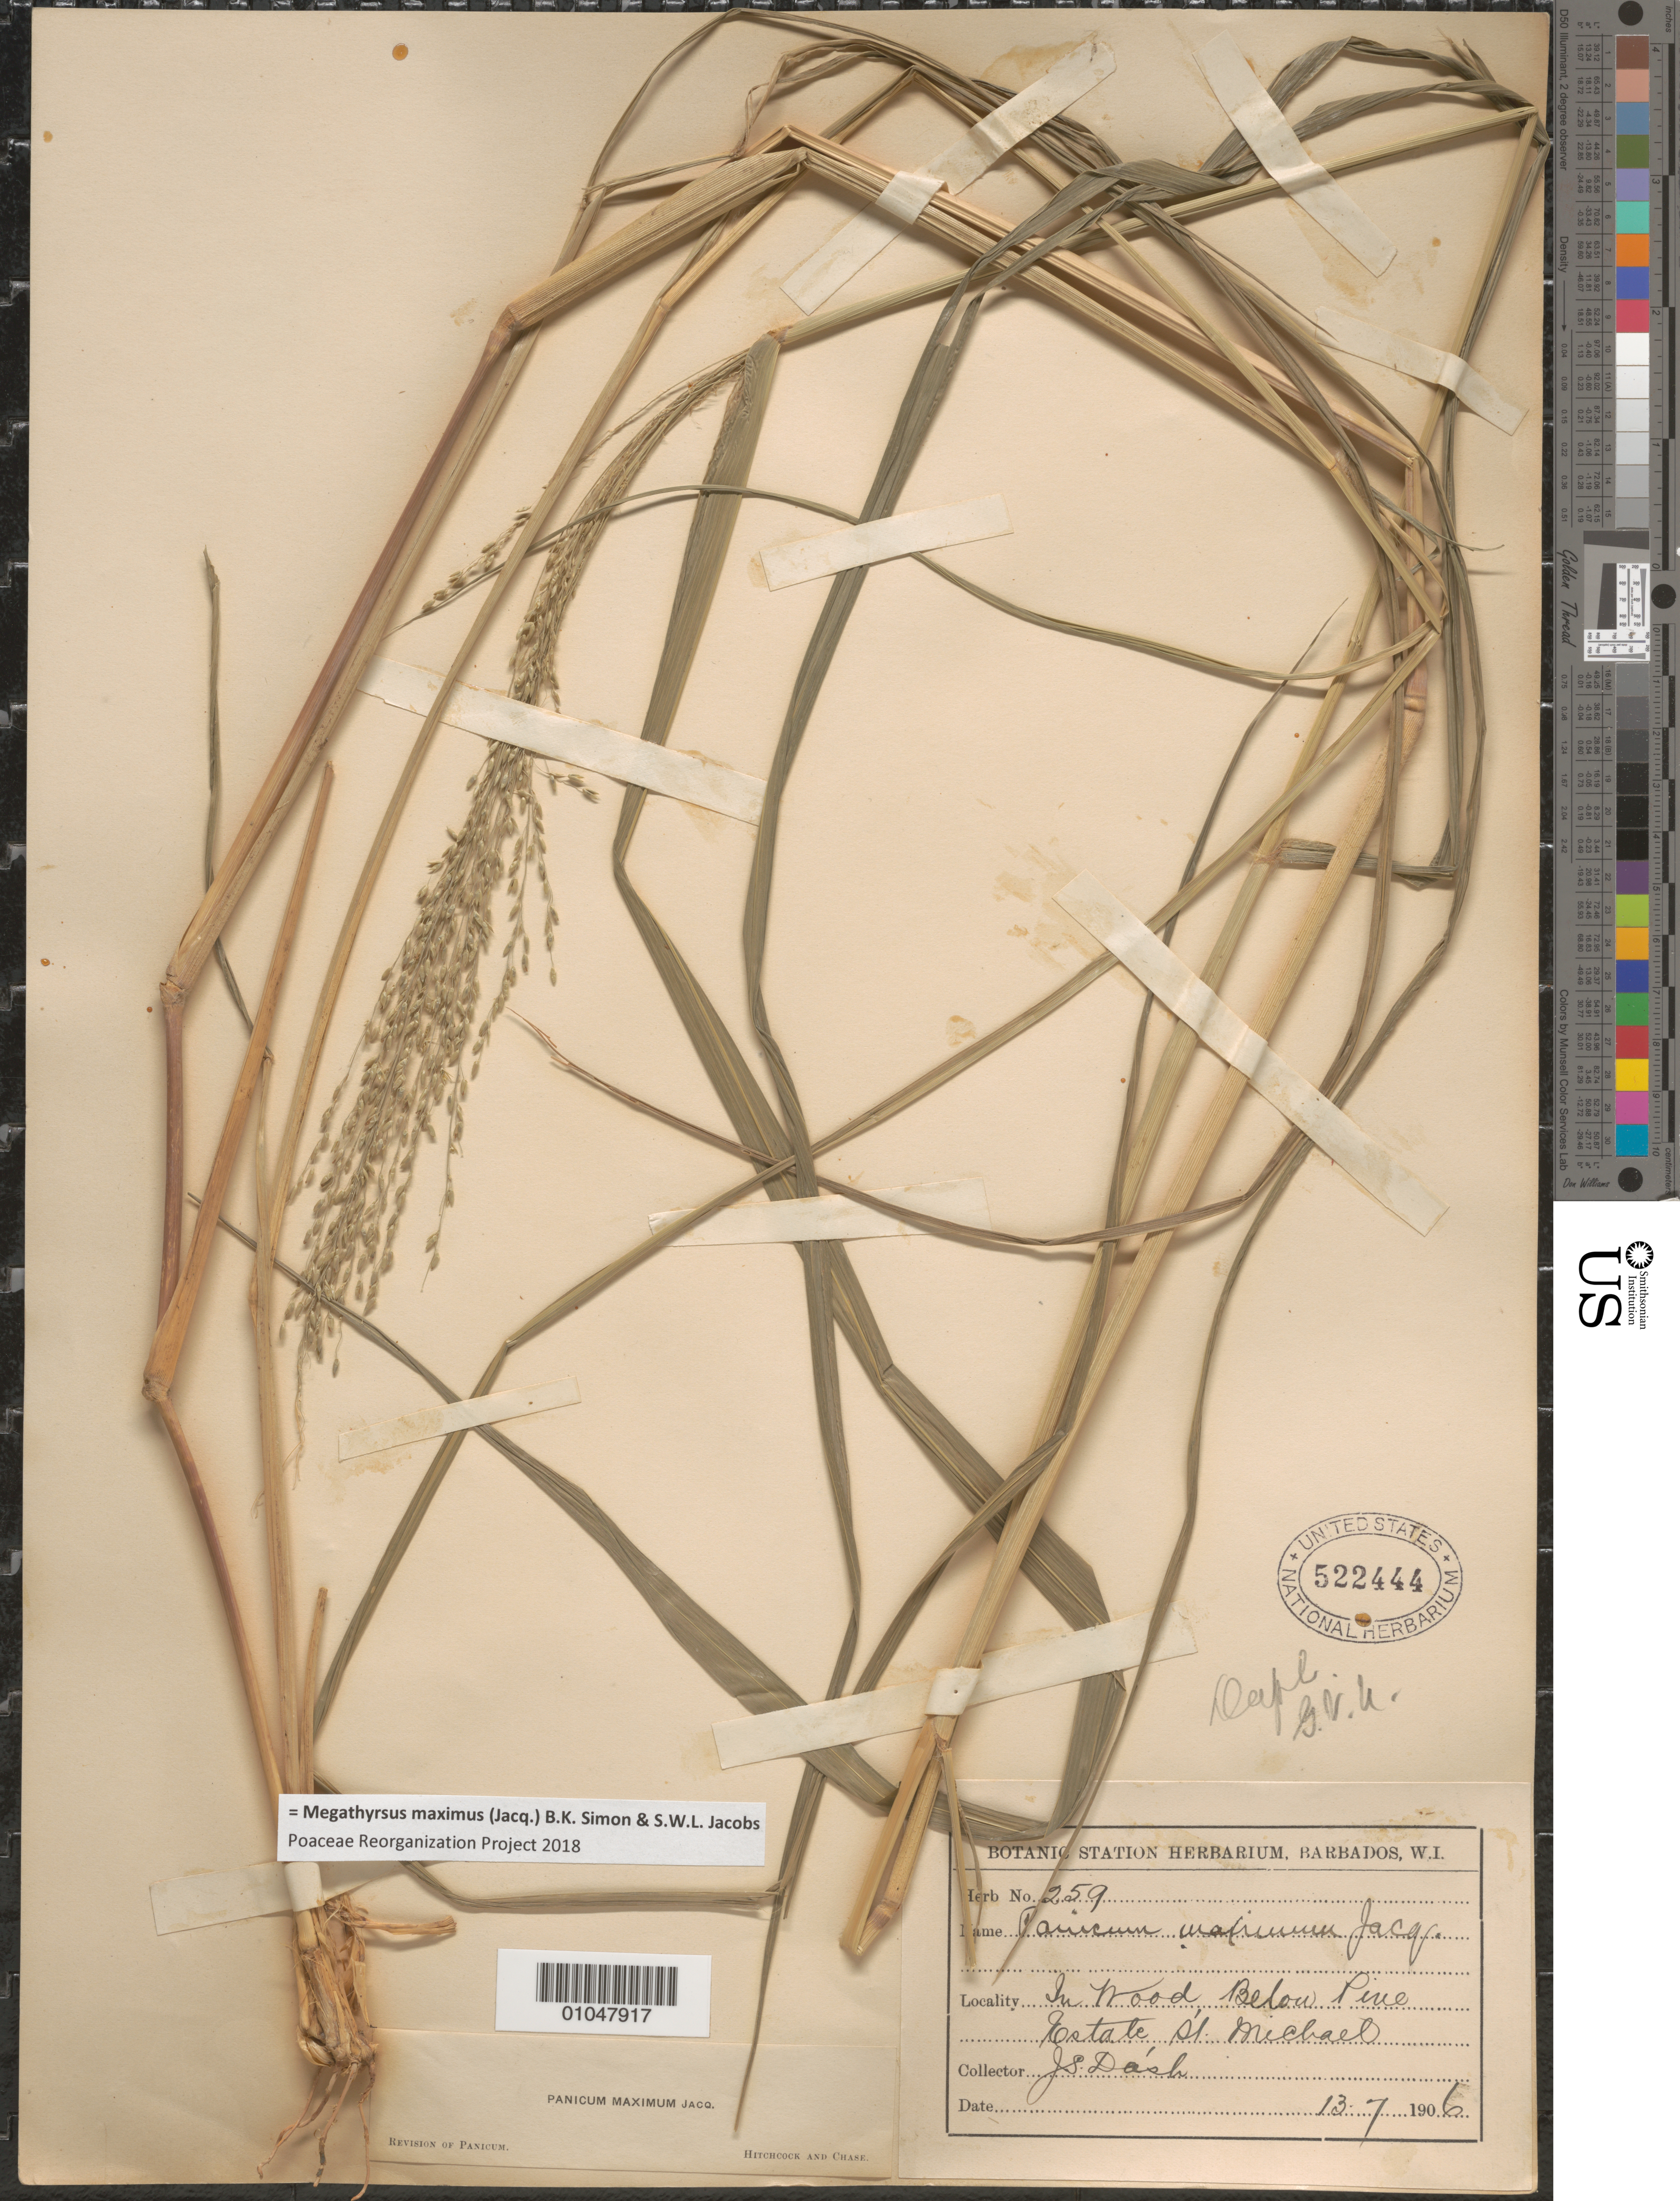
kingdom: Plantae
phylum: Tracheophyta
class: Liliopsida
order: Poales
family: Poaceae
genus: Panicum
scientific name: Panicum maximum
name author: Jacq.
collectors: J. Dash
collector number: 259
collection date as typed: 13 Jul 1906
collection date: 1906-07-13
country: Barbados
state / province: Saint Michael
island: Barbados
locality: In wood below Pine Estate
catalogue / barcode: US 522444